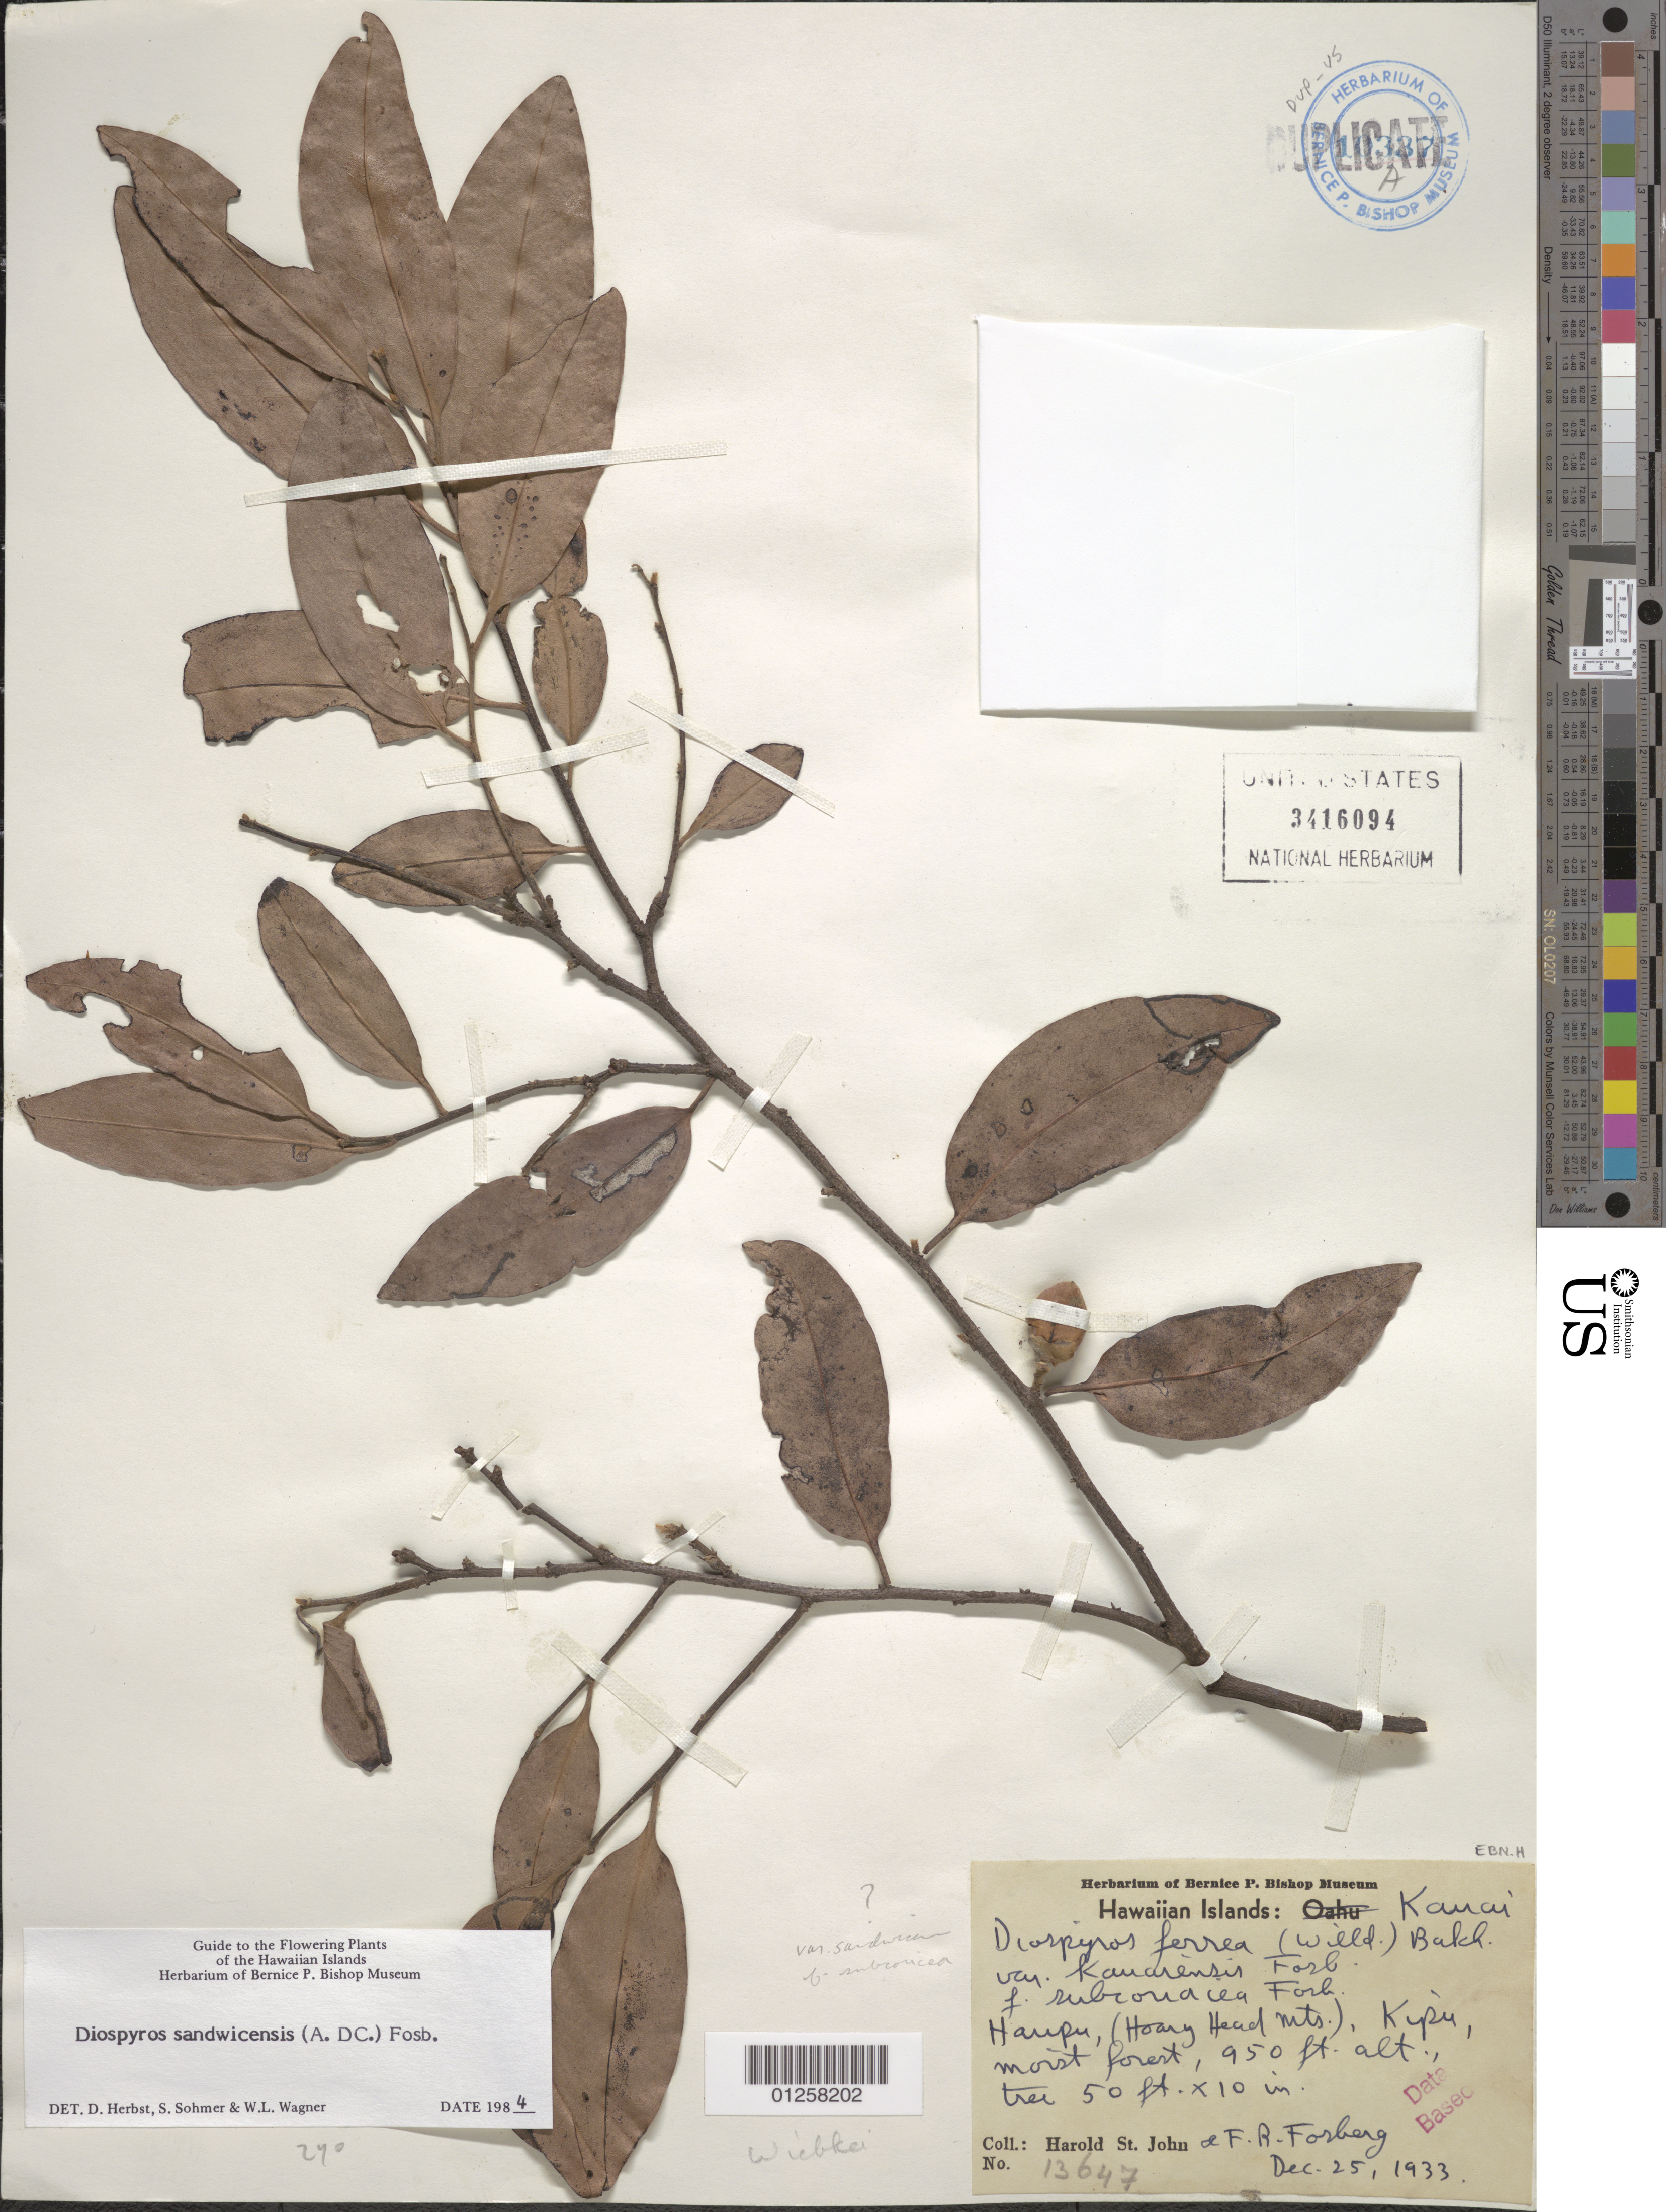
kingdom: Plantae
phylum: Tracheophyta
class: Magnoliopsida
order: Ericales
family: Ebenaceae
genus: Diospyros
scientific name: Diospyros sandwicensis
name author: (A. DC.) Fosberg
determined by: Herbst, D. R.; Sohmer, S. H.; Wagner, W. L.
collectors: H. St. John & F. R. Fosberg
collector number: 13647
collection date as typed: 25 Dec 1933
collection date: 1933-12-25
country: United States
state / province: Hawaii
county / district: Kauai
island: Kaua'i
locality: Haupu, Hoary Head Mountains, Kipu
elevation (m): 290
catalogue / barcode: US 3416094